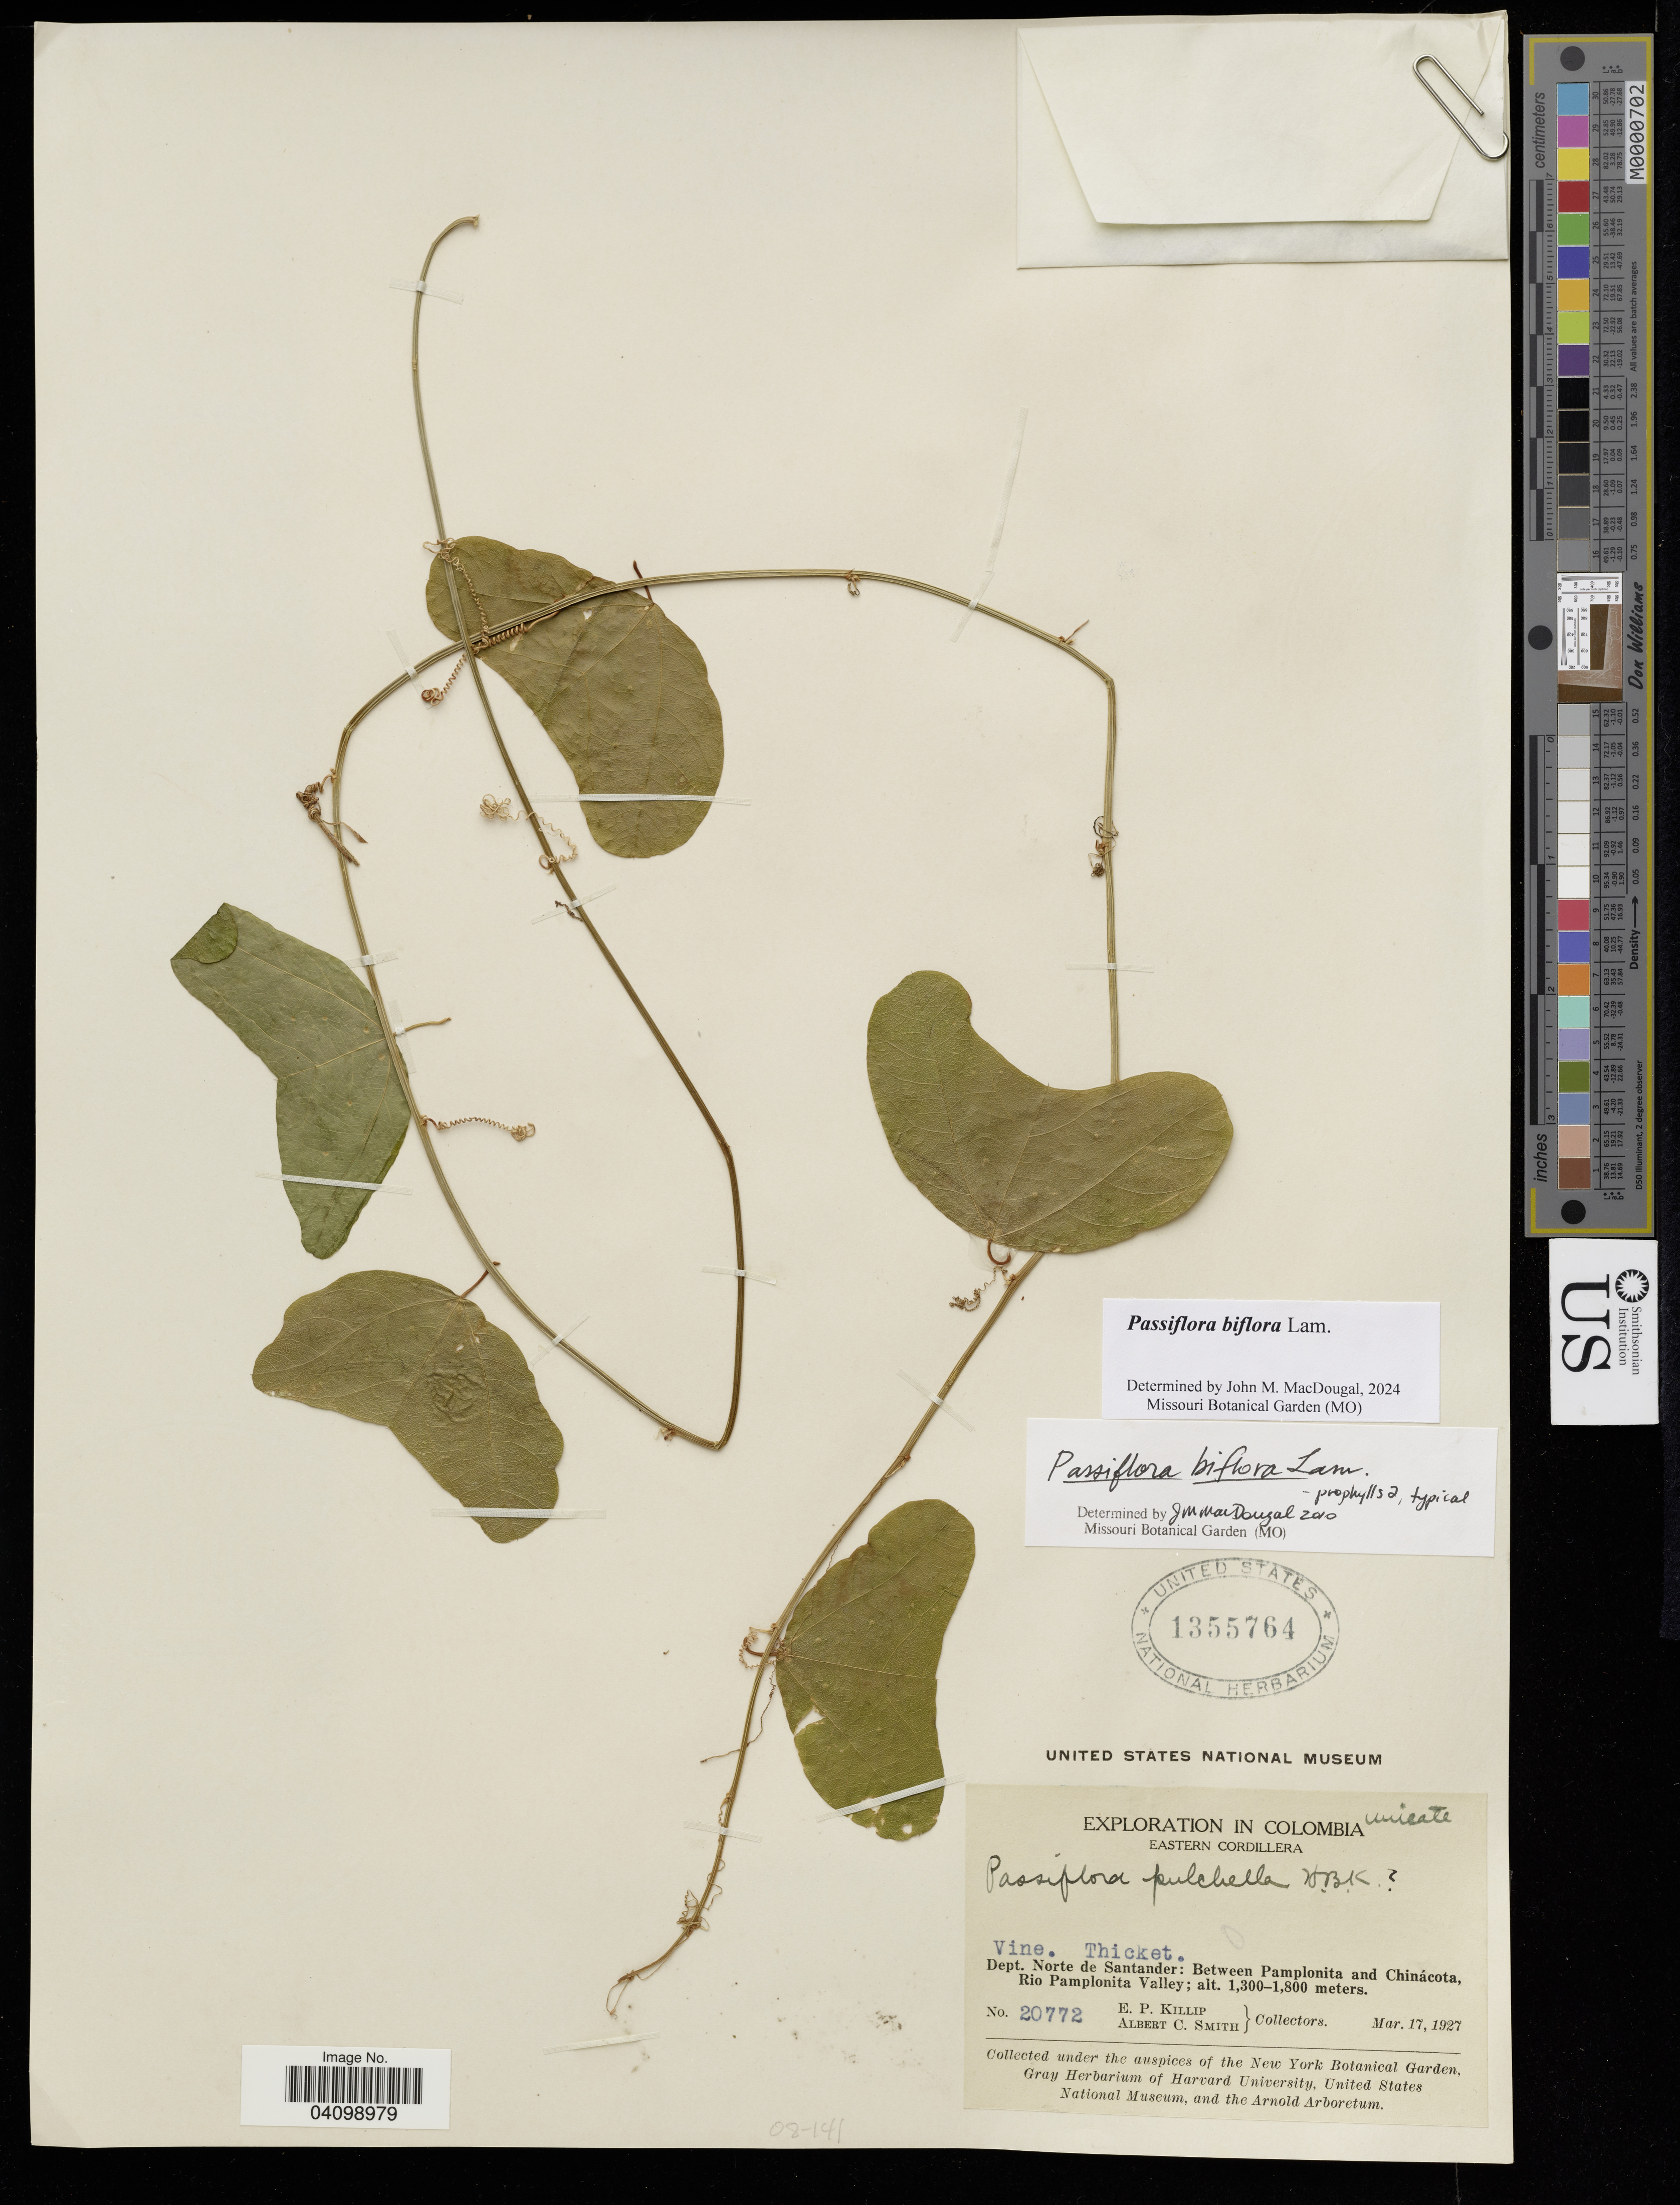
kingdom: Plantae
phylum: Tracheophyta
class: Magnoliopsida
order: Malpighiales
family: Passifloraceae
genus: Passiflora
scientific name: Passiflora pulchella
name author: Kunth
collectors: E. P. Killip & A. C. Smith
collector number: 20772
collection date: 1927-03-17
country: Colombia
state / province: Norte de Santander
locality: Dept. Norte de Santander: Between Pamplonita and Chinácota, Rio Pamplonita Valley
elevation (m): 1300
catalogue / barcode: US 1355764